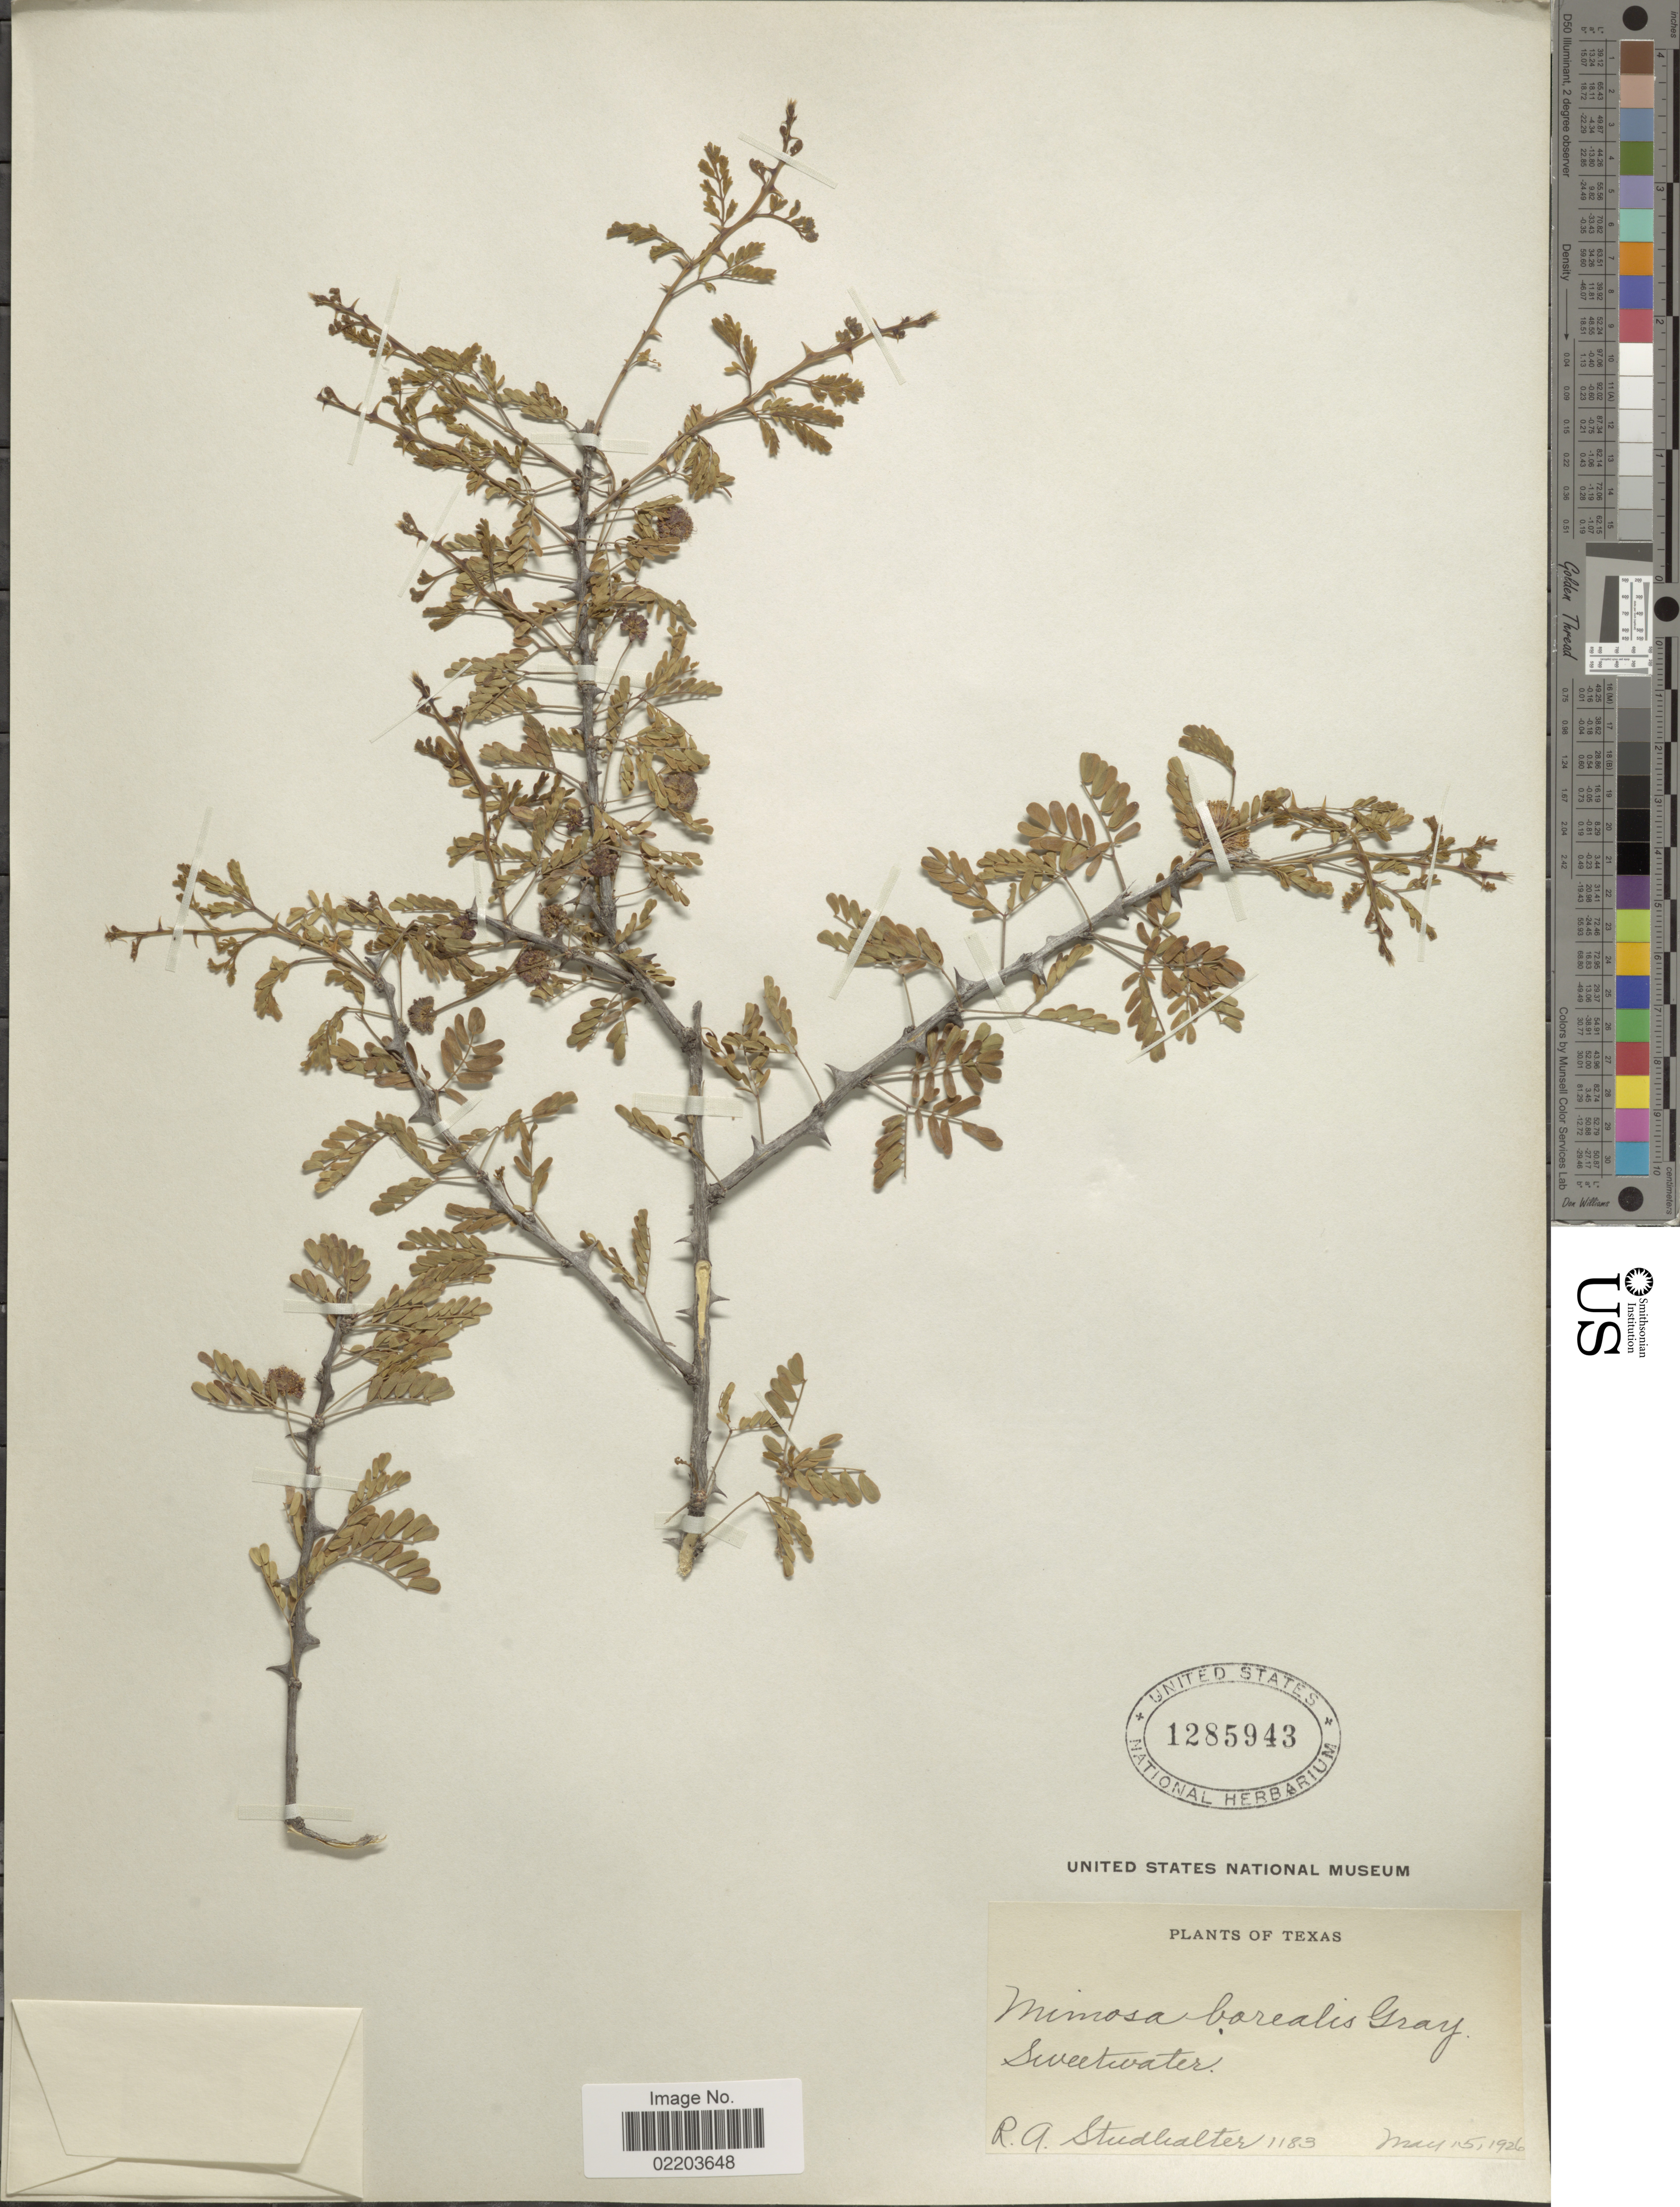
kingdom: Plantae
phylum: Tracheophyta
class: Magnoliopsida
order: Fabales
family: Fabaceae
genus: Mimosa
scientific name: Mimosa borealis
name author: A. Gray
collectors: R. Studhalter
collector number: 1183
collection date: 1926-05-15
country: United States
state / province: Texas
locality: Sweetwater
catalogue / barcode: US 1285943